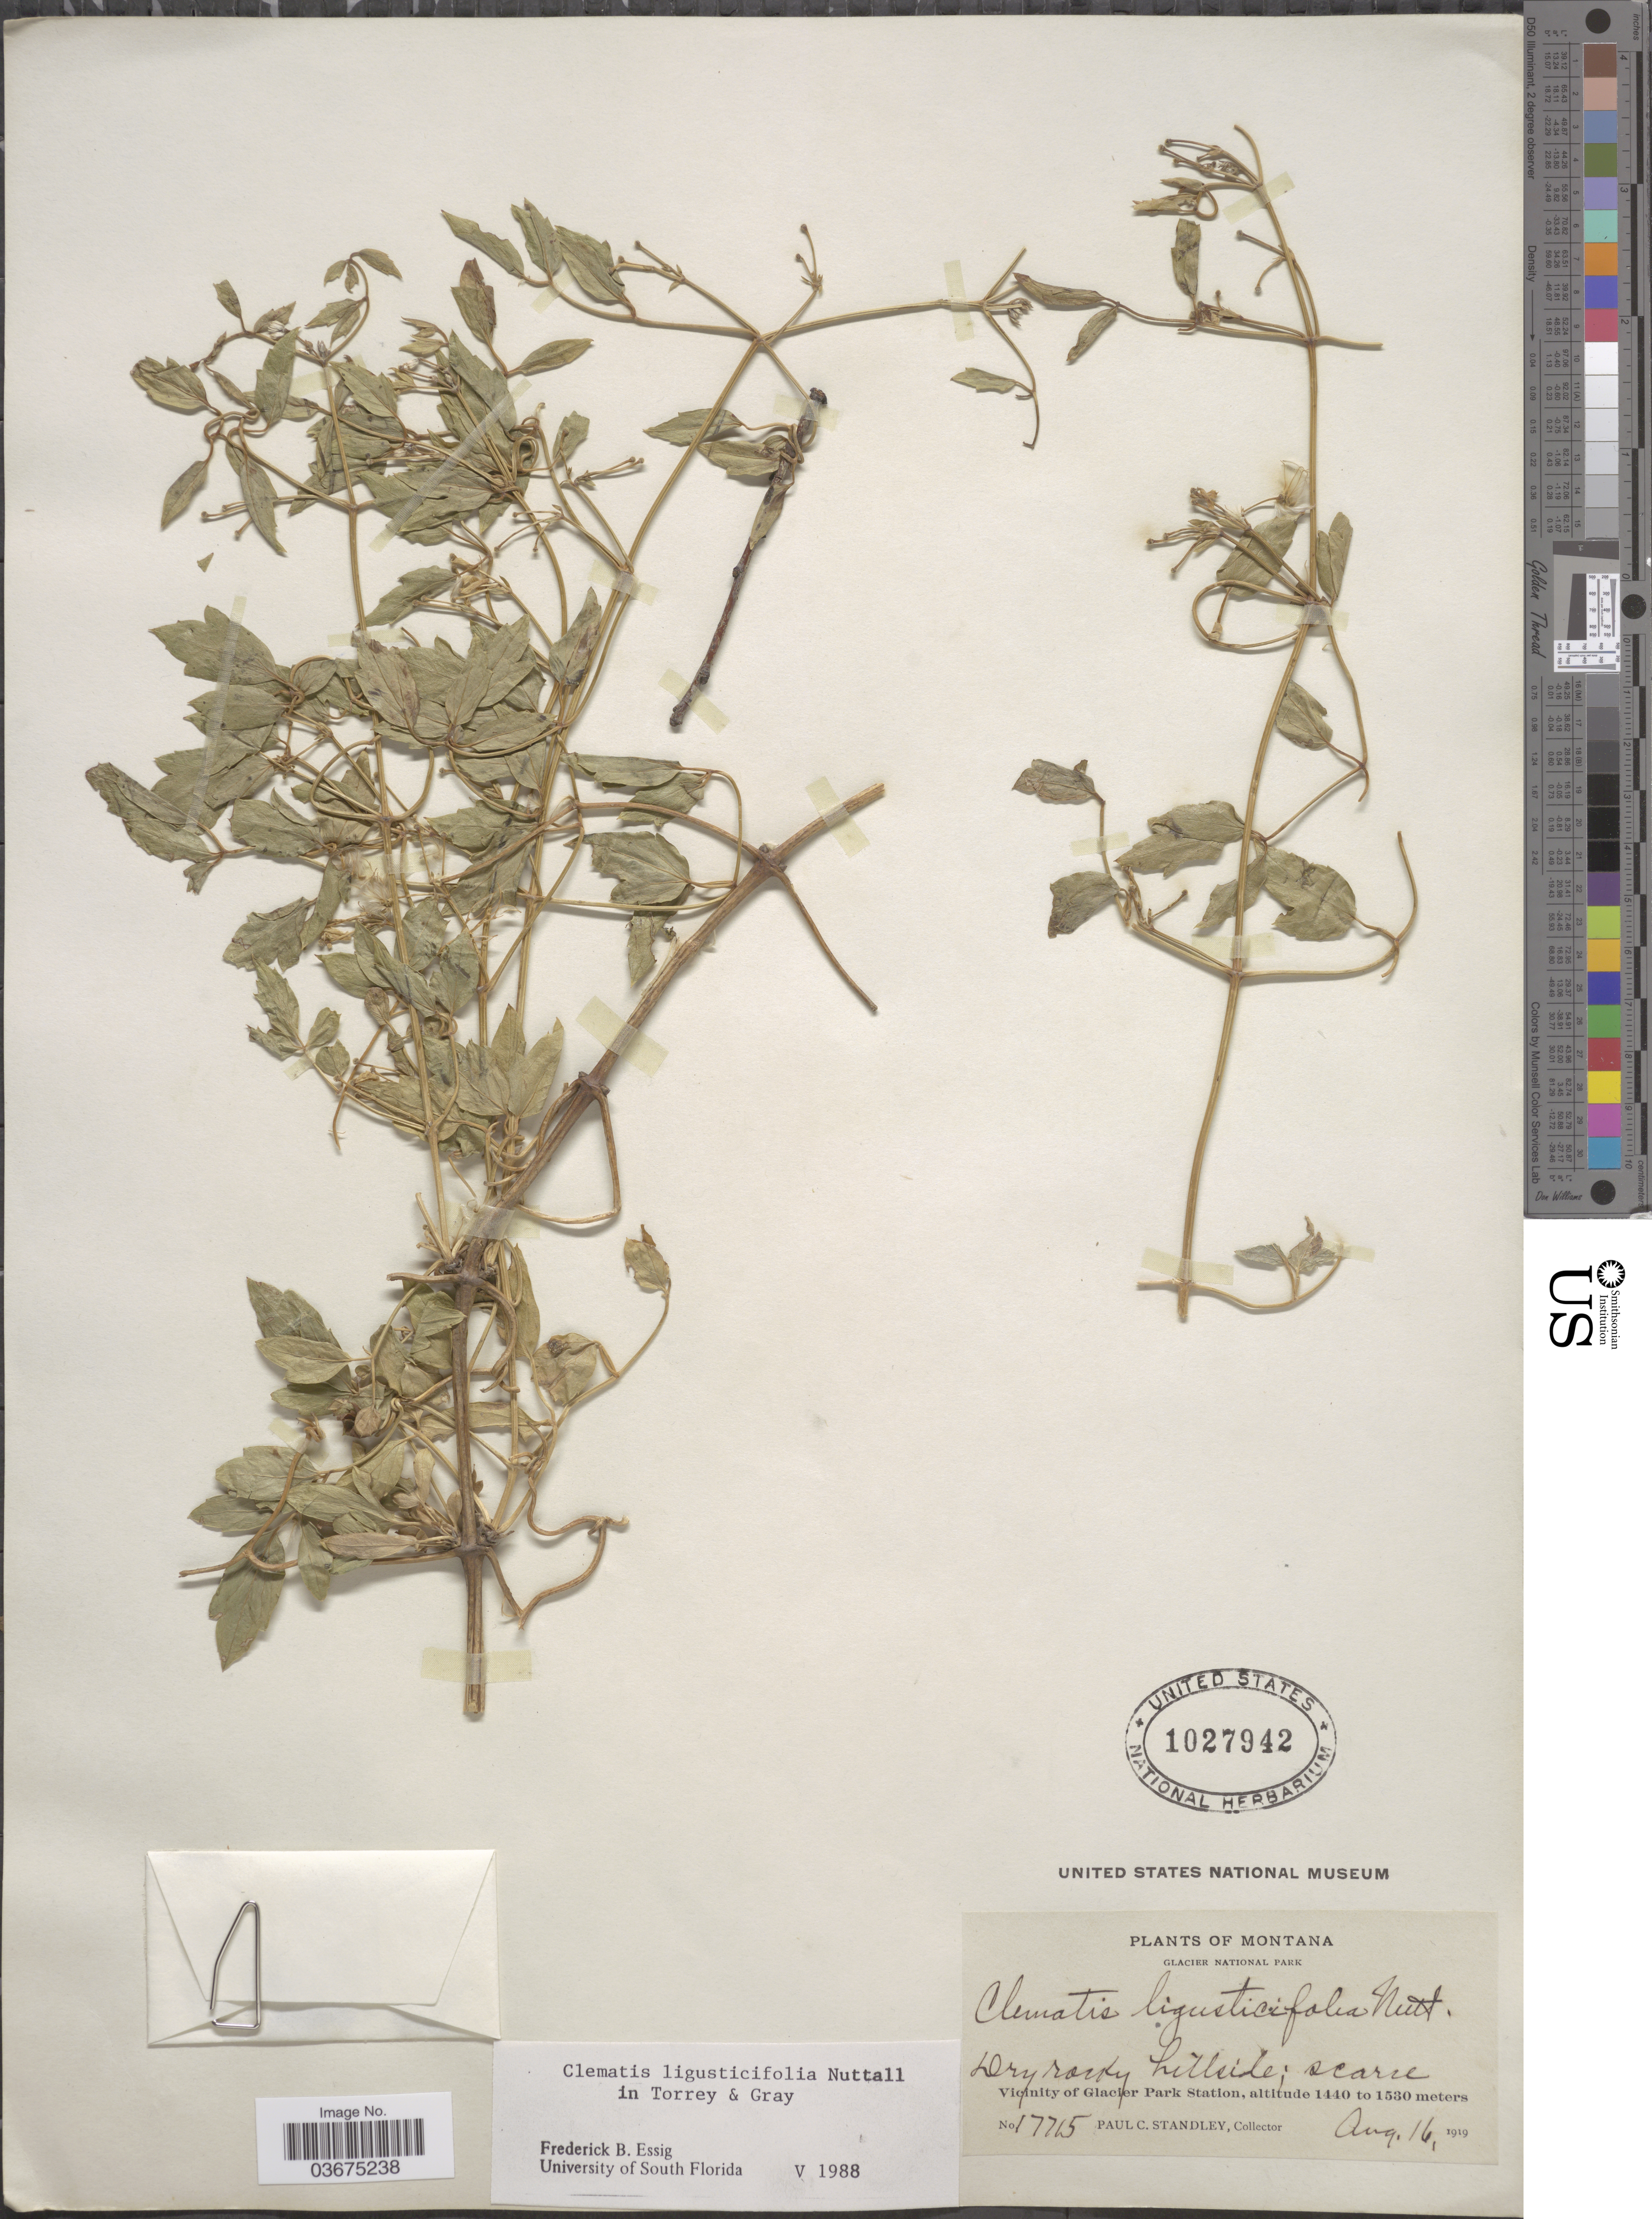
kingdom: Plantae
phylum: Tracheophyta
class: Magnoliopsida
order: Ranunculales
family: Ranunculaceae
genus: Clematis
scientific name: Clematis ligusticifolia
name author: Nutt.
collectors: P. C. Standley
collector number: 17715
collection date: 1919-08-16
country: United States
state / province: Montana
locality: Glacier National Park. Dry rocky hillside; Vicinity of Glacier Park Station.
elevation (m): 1440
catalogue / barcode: US 1027942